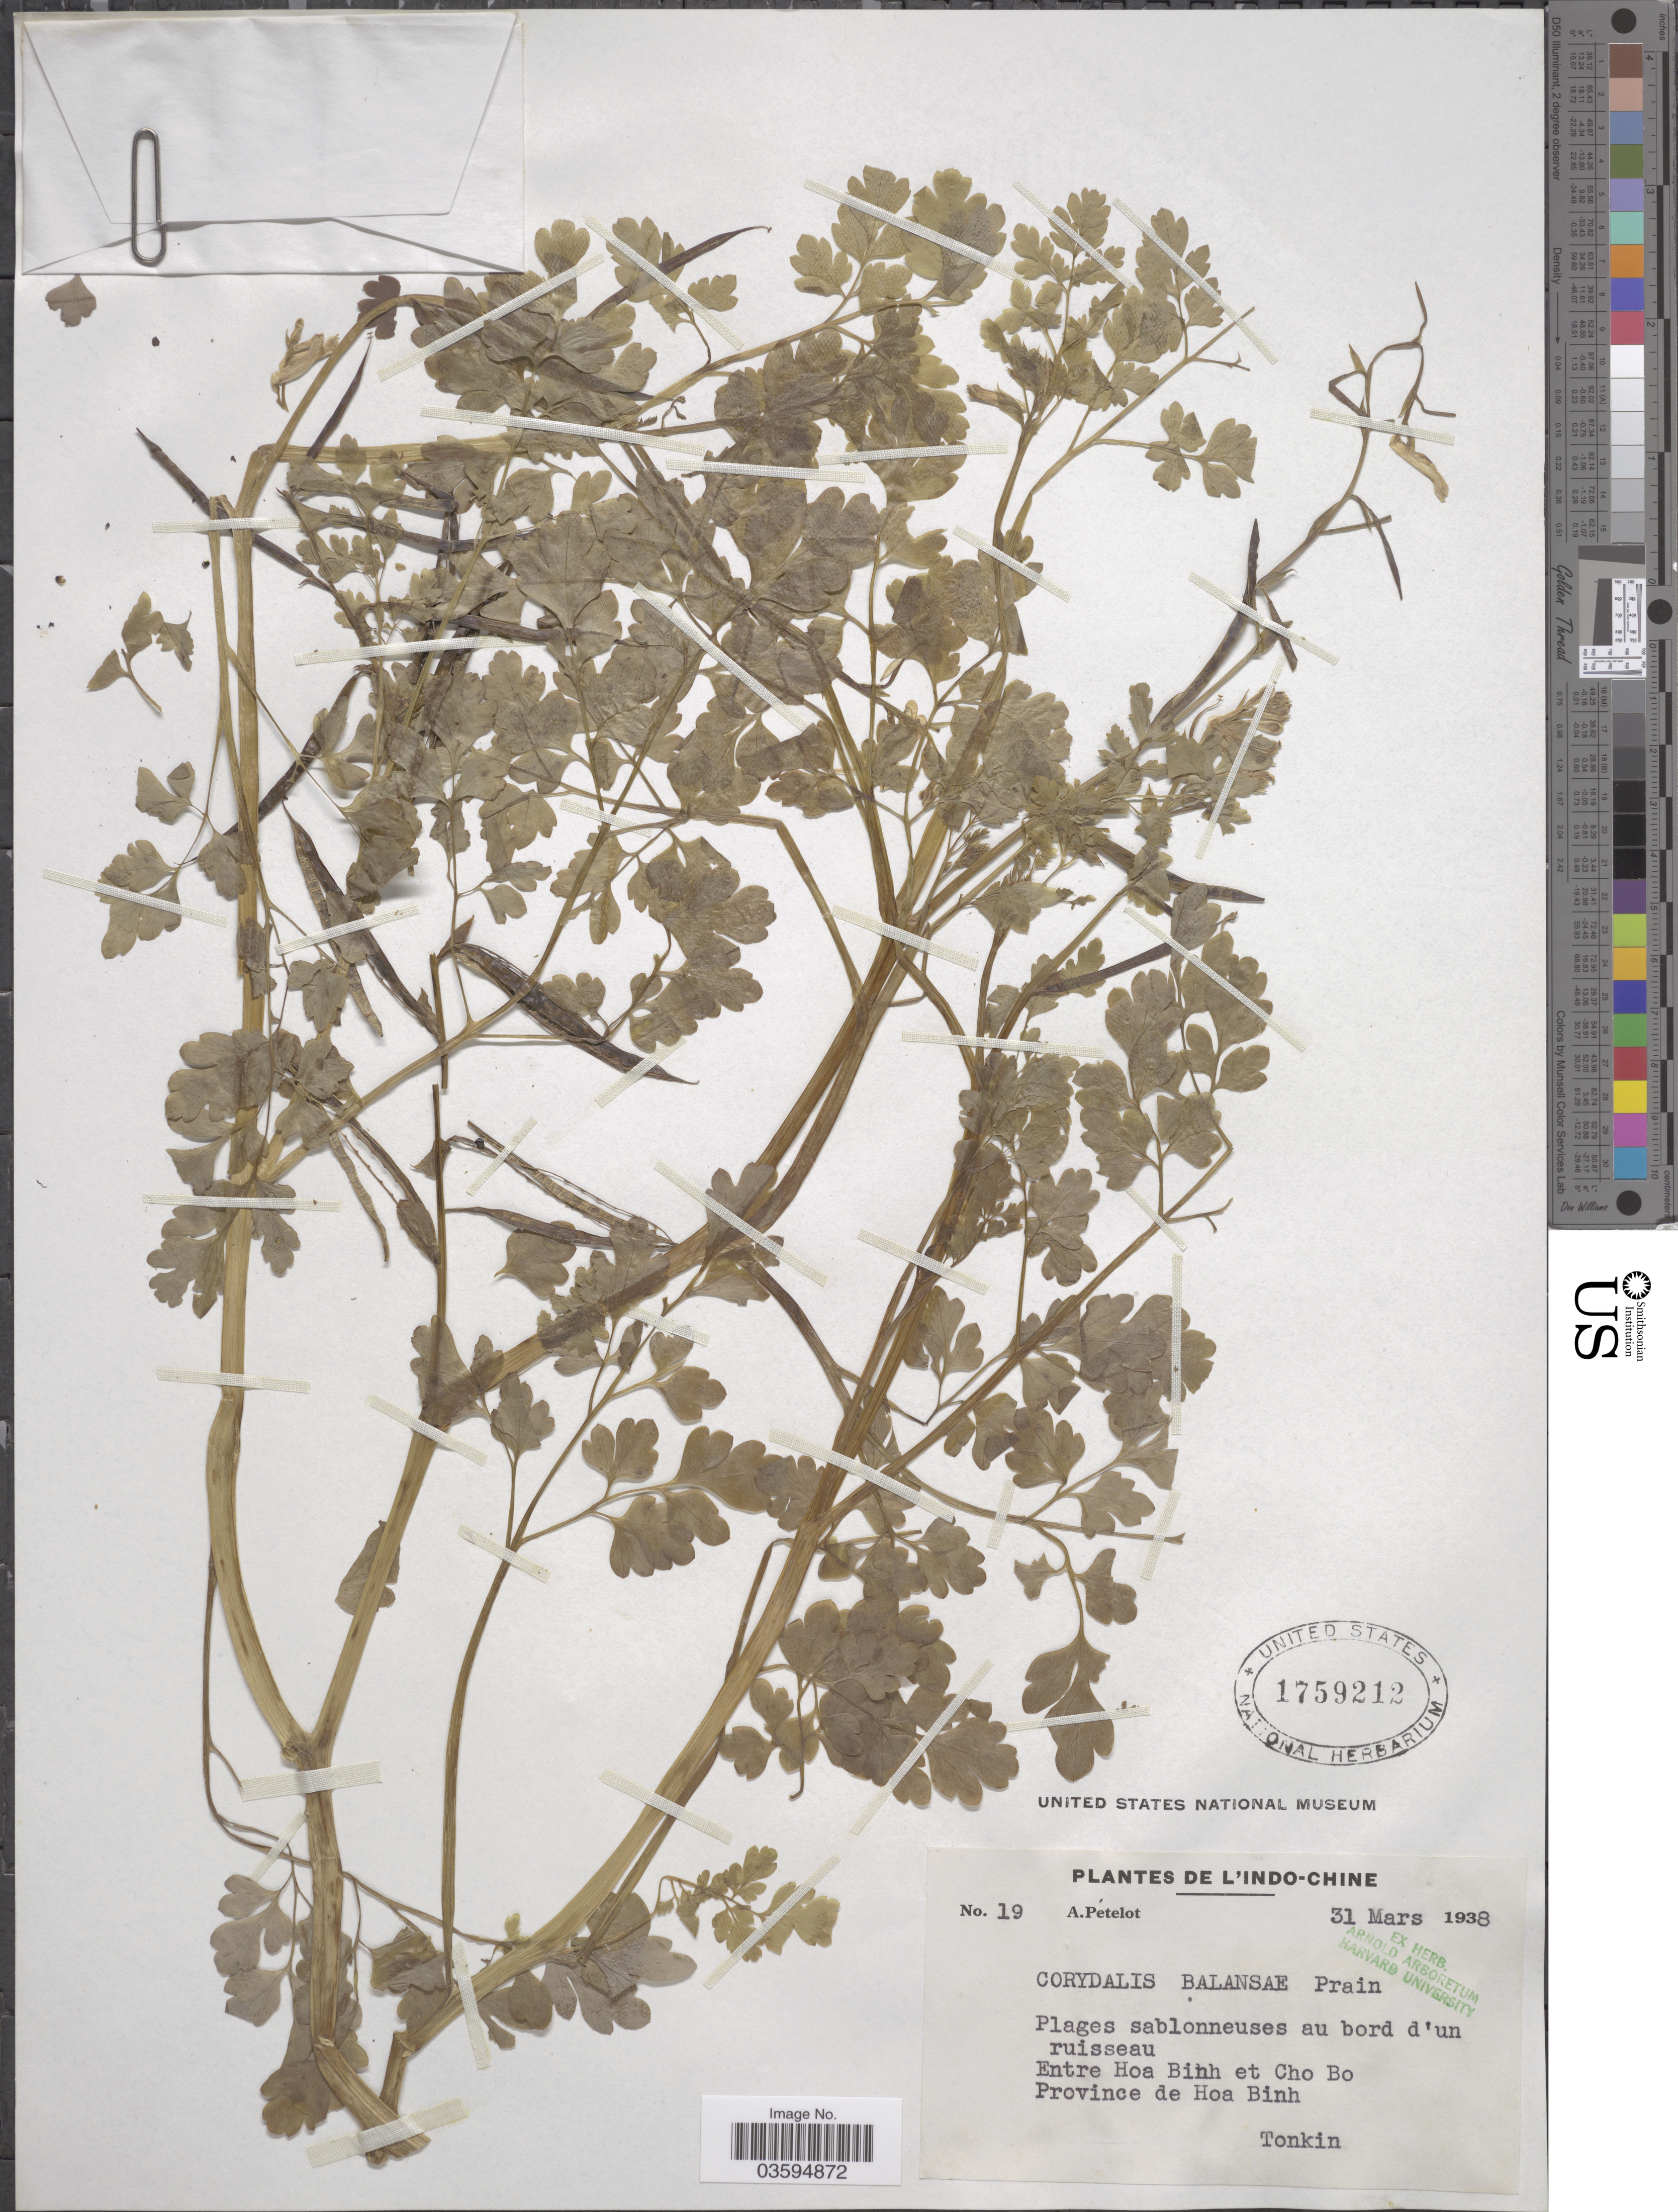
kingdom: Plantae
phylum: Tracheophyta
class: Magnoliopsida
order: Ranunculales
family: Papaveraceae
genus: Corydalis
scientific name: Corydalis balansae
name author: Prain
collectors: P. A. Pételot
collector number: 19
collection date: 1938-03-31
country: Vietnam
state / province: Hoa Binh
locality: Indo-Chine. Entre Hoa Binh et Cho Bo.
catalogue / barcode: US 1759212